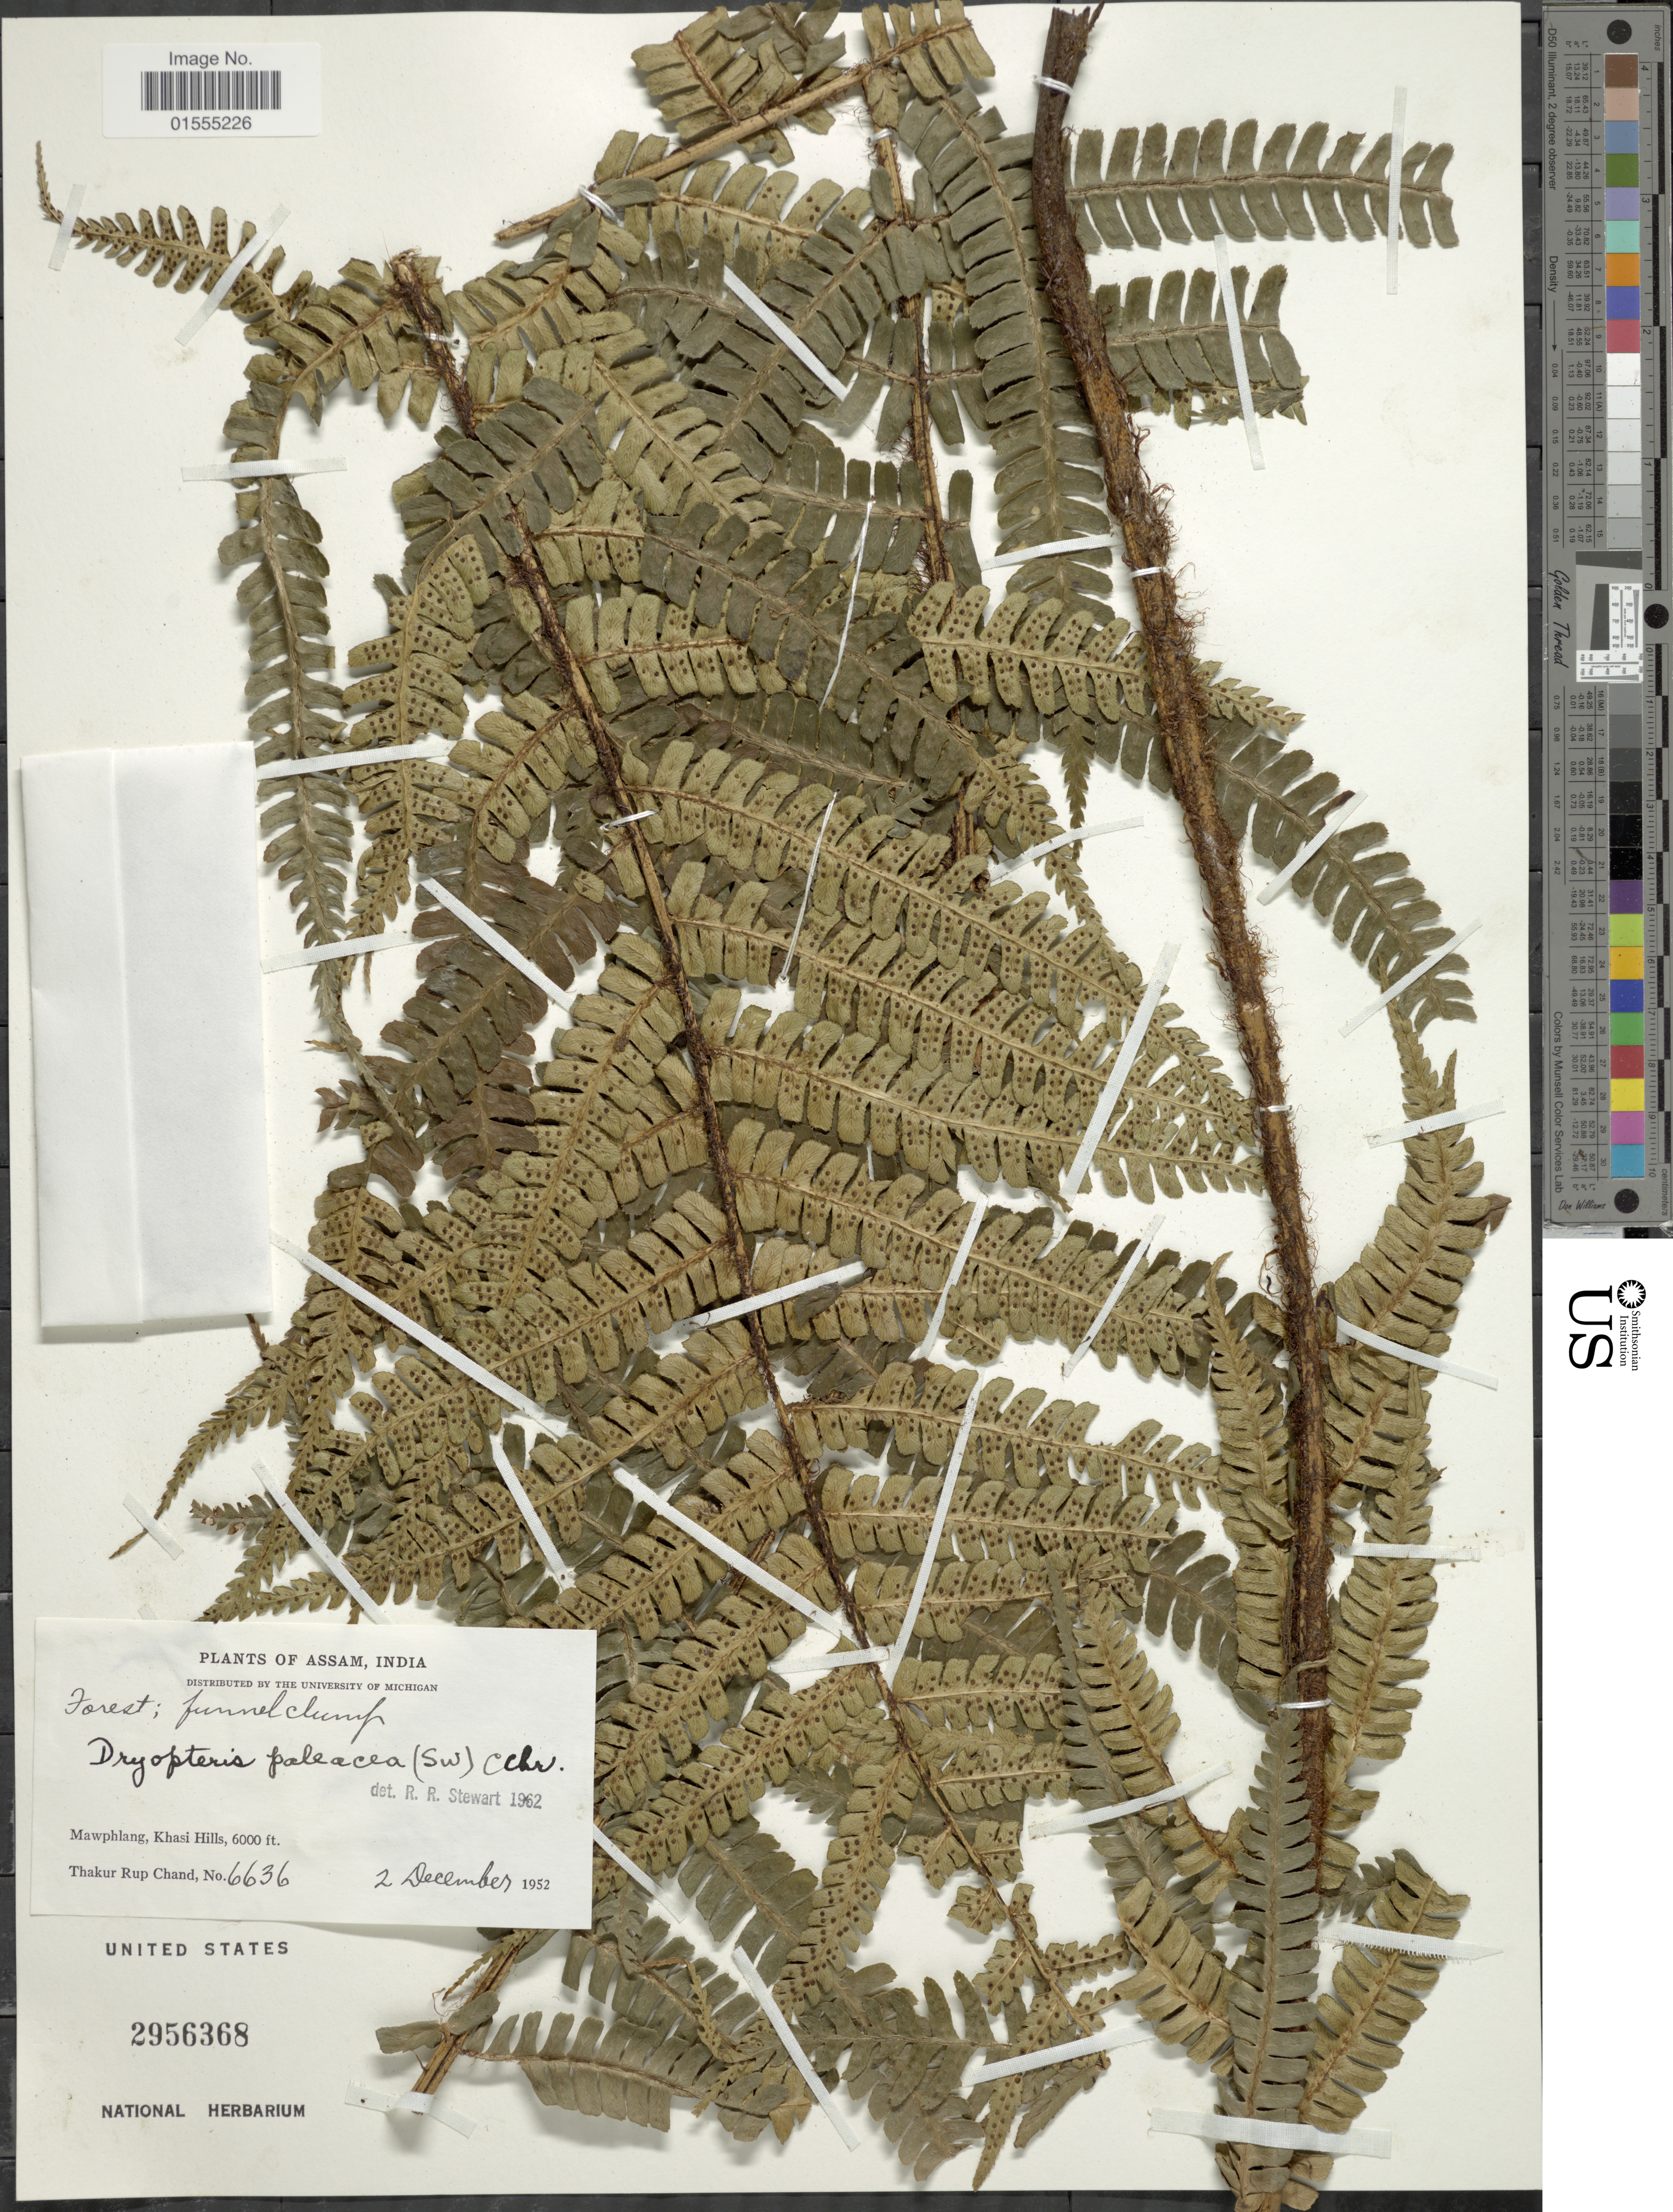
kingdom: Plantae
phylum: Tracheophyta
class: Polypodiopsida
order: Polypodiales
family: Dryopteridaceae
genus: Dryopteris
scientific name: Dryopteris wallichiana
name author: (Spreng.) Hyl.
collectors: T. R. Chand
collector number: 6636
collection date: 1952-12-02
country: India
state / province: Meghalaya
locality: Mawphlang, Khasi Hills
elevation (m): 1829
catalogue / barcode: US 2956368